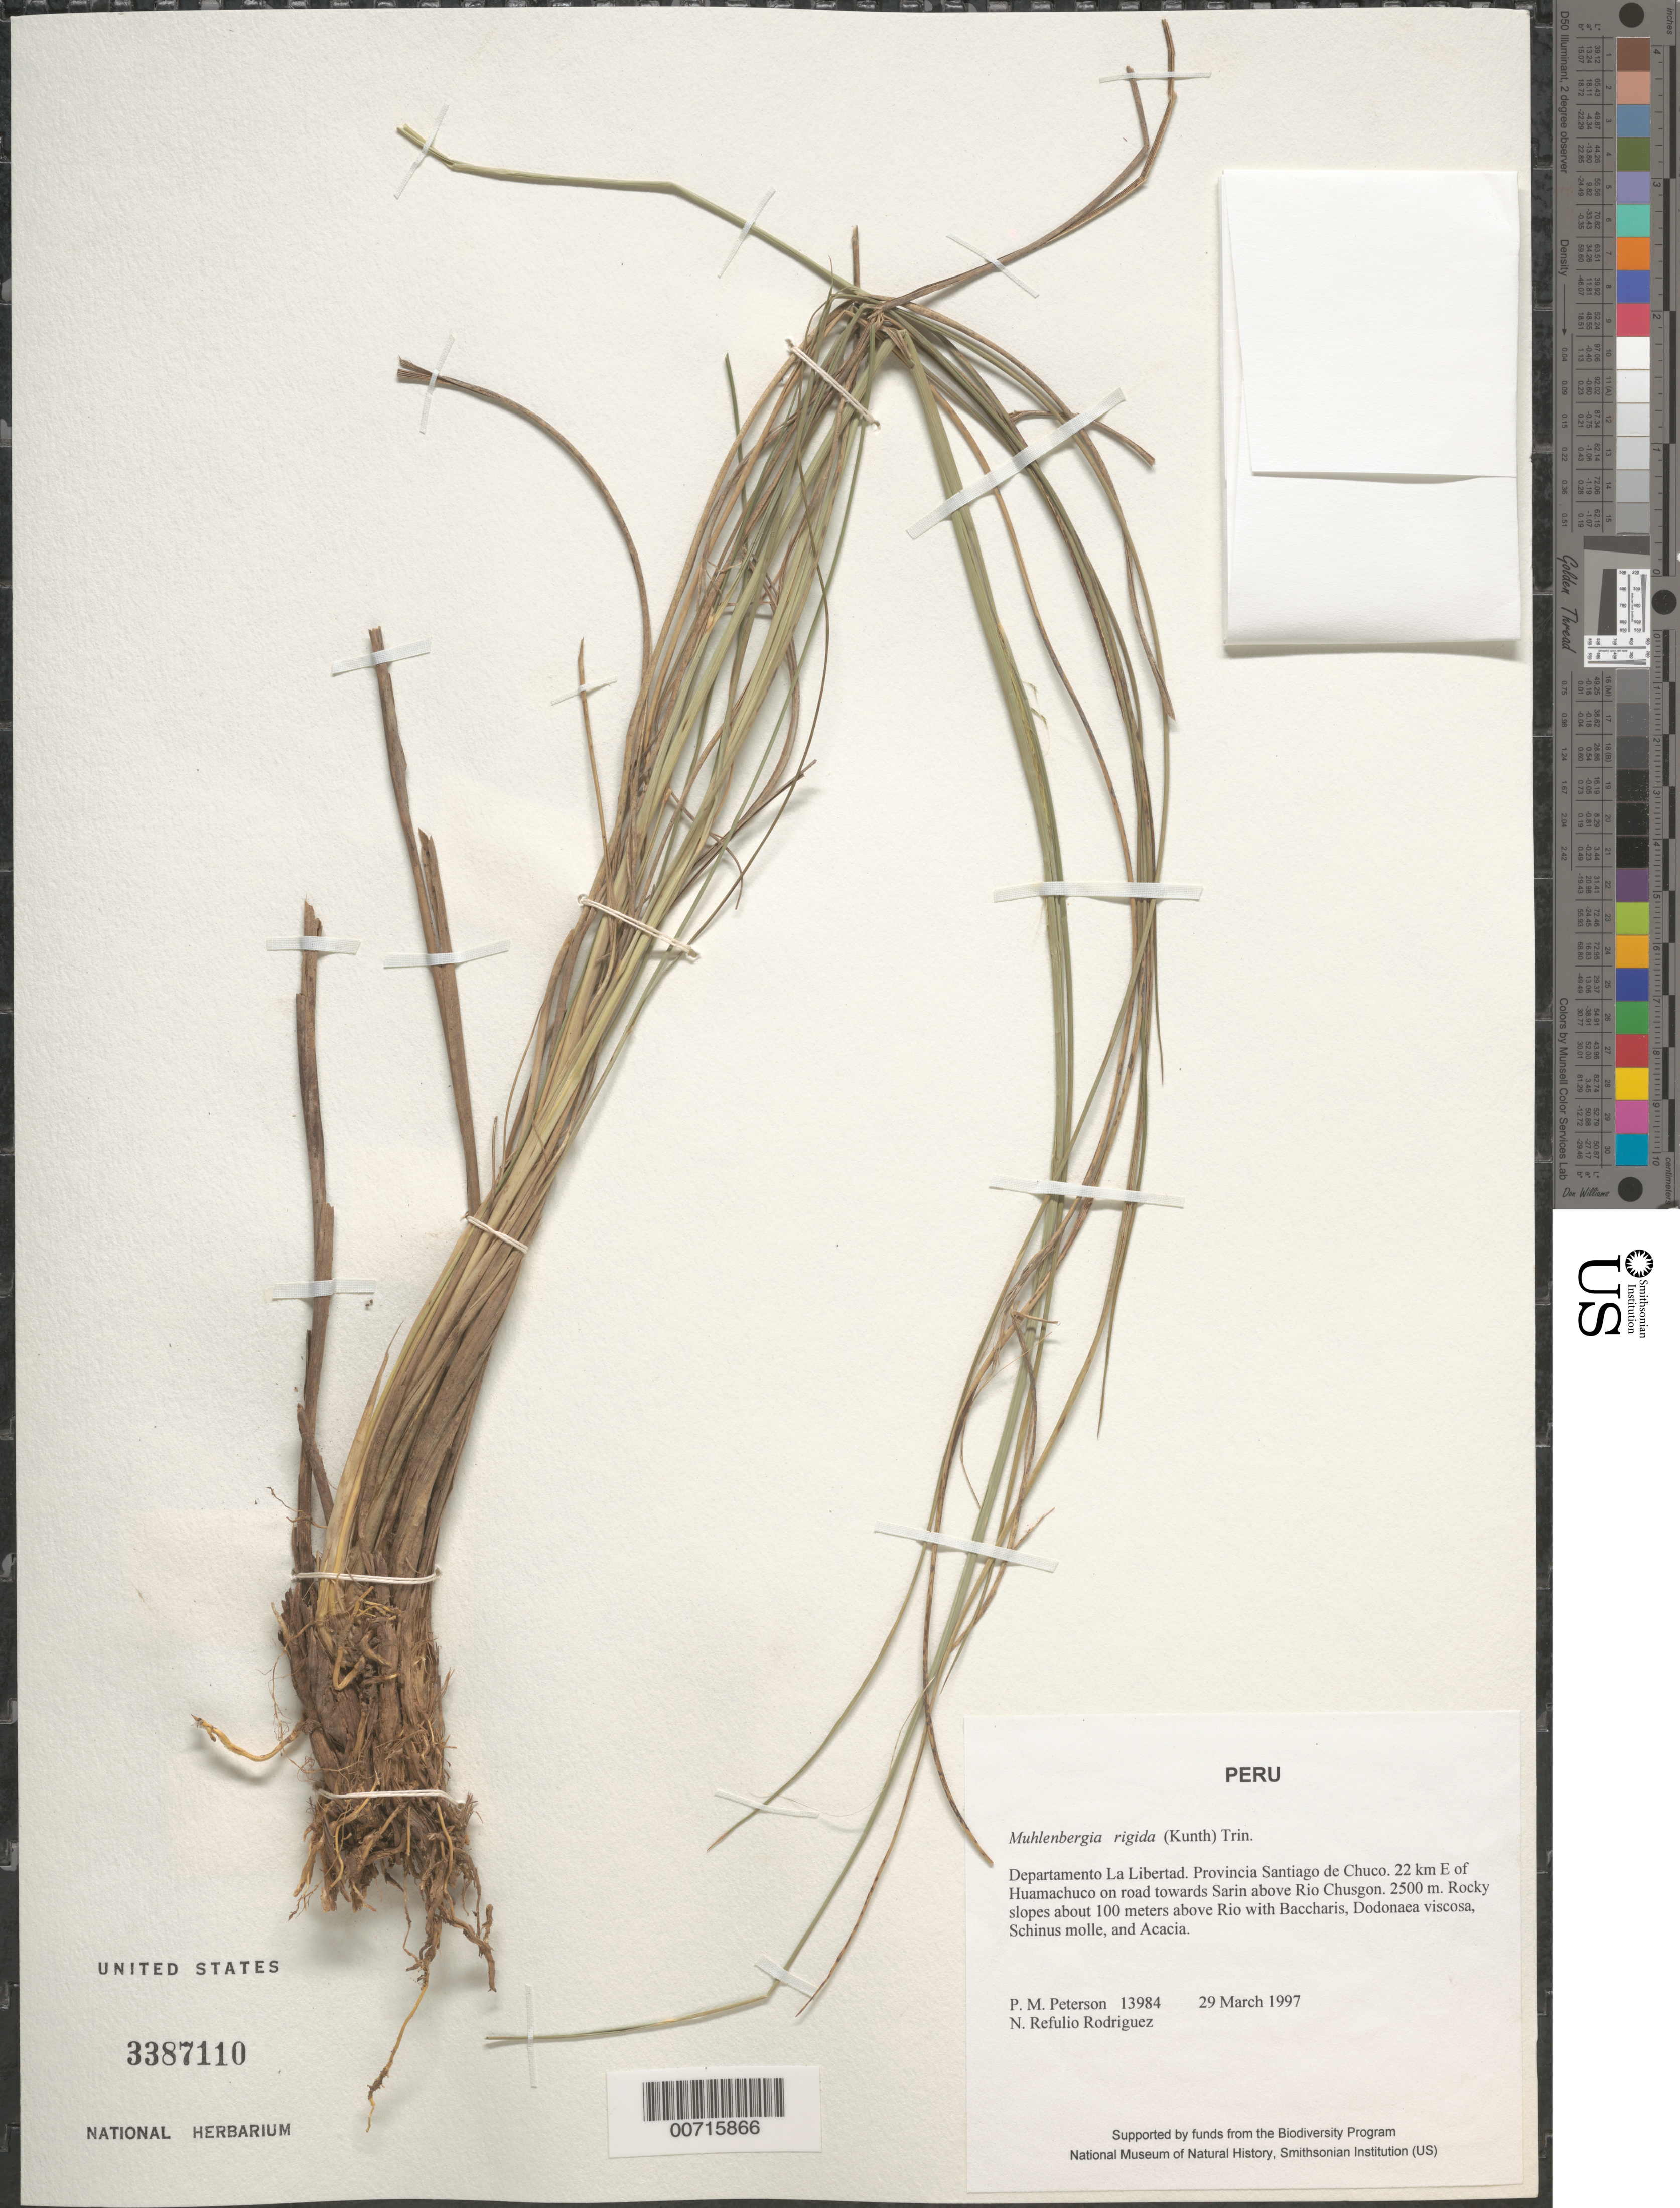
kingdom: Plantae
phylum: Tracheophyta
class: Liliopsida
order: Poales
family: Poaceae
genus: Muhlenbergia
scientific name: Muhlenbergia rigida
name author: (Kunth) Kunth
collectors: P. M. Peterson & N. Refulio-Rodríguez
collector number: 13984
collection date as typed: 29 Mar 1997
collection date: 1997-03-29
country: Peru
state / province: La Libertad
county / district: Santiago de Chuco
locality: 22 km E of Huamachuco on road towards Sarin above Rio Chusgon.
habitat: Rocky slopes about 100 meters above Rio with Baccharis, Dodonaea viscosa, Schinus molle, and Acacia.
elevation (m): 2500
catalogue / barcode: US 3387110